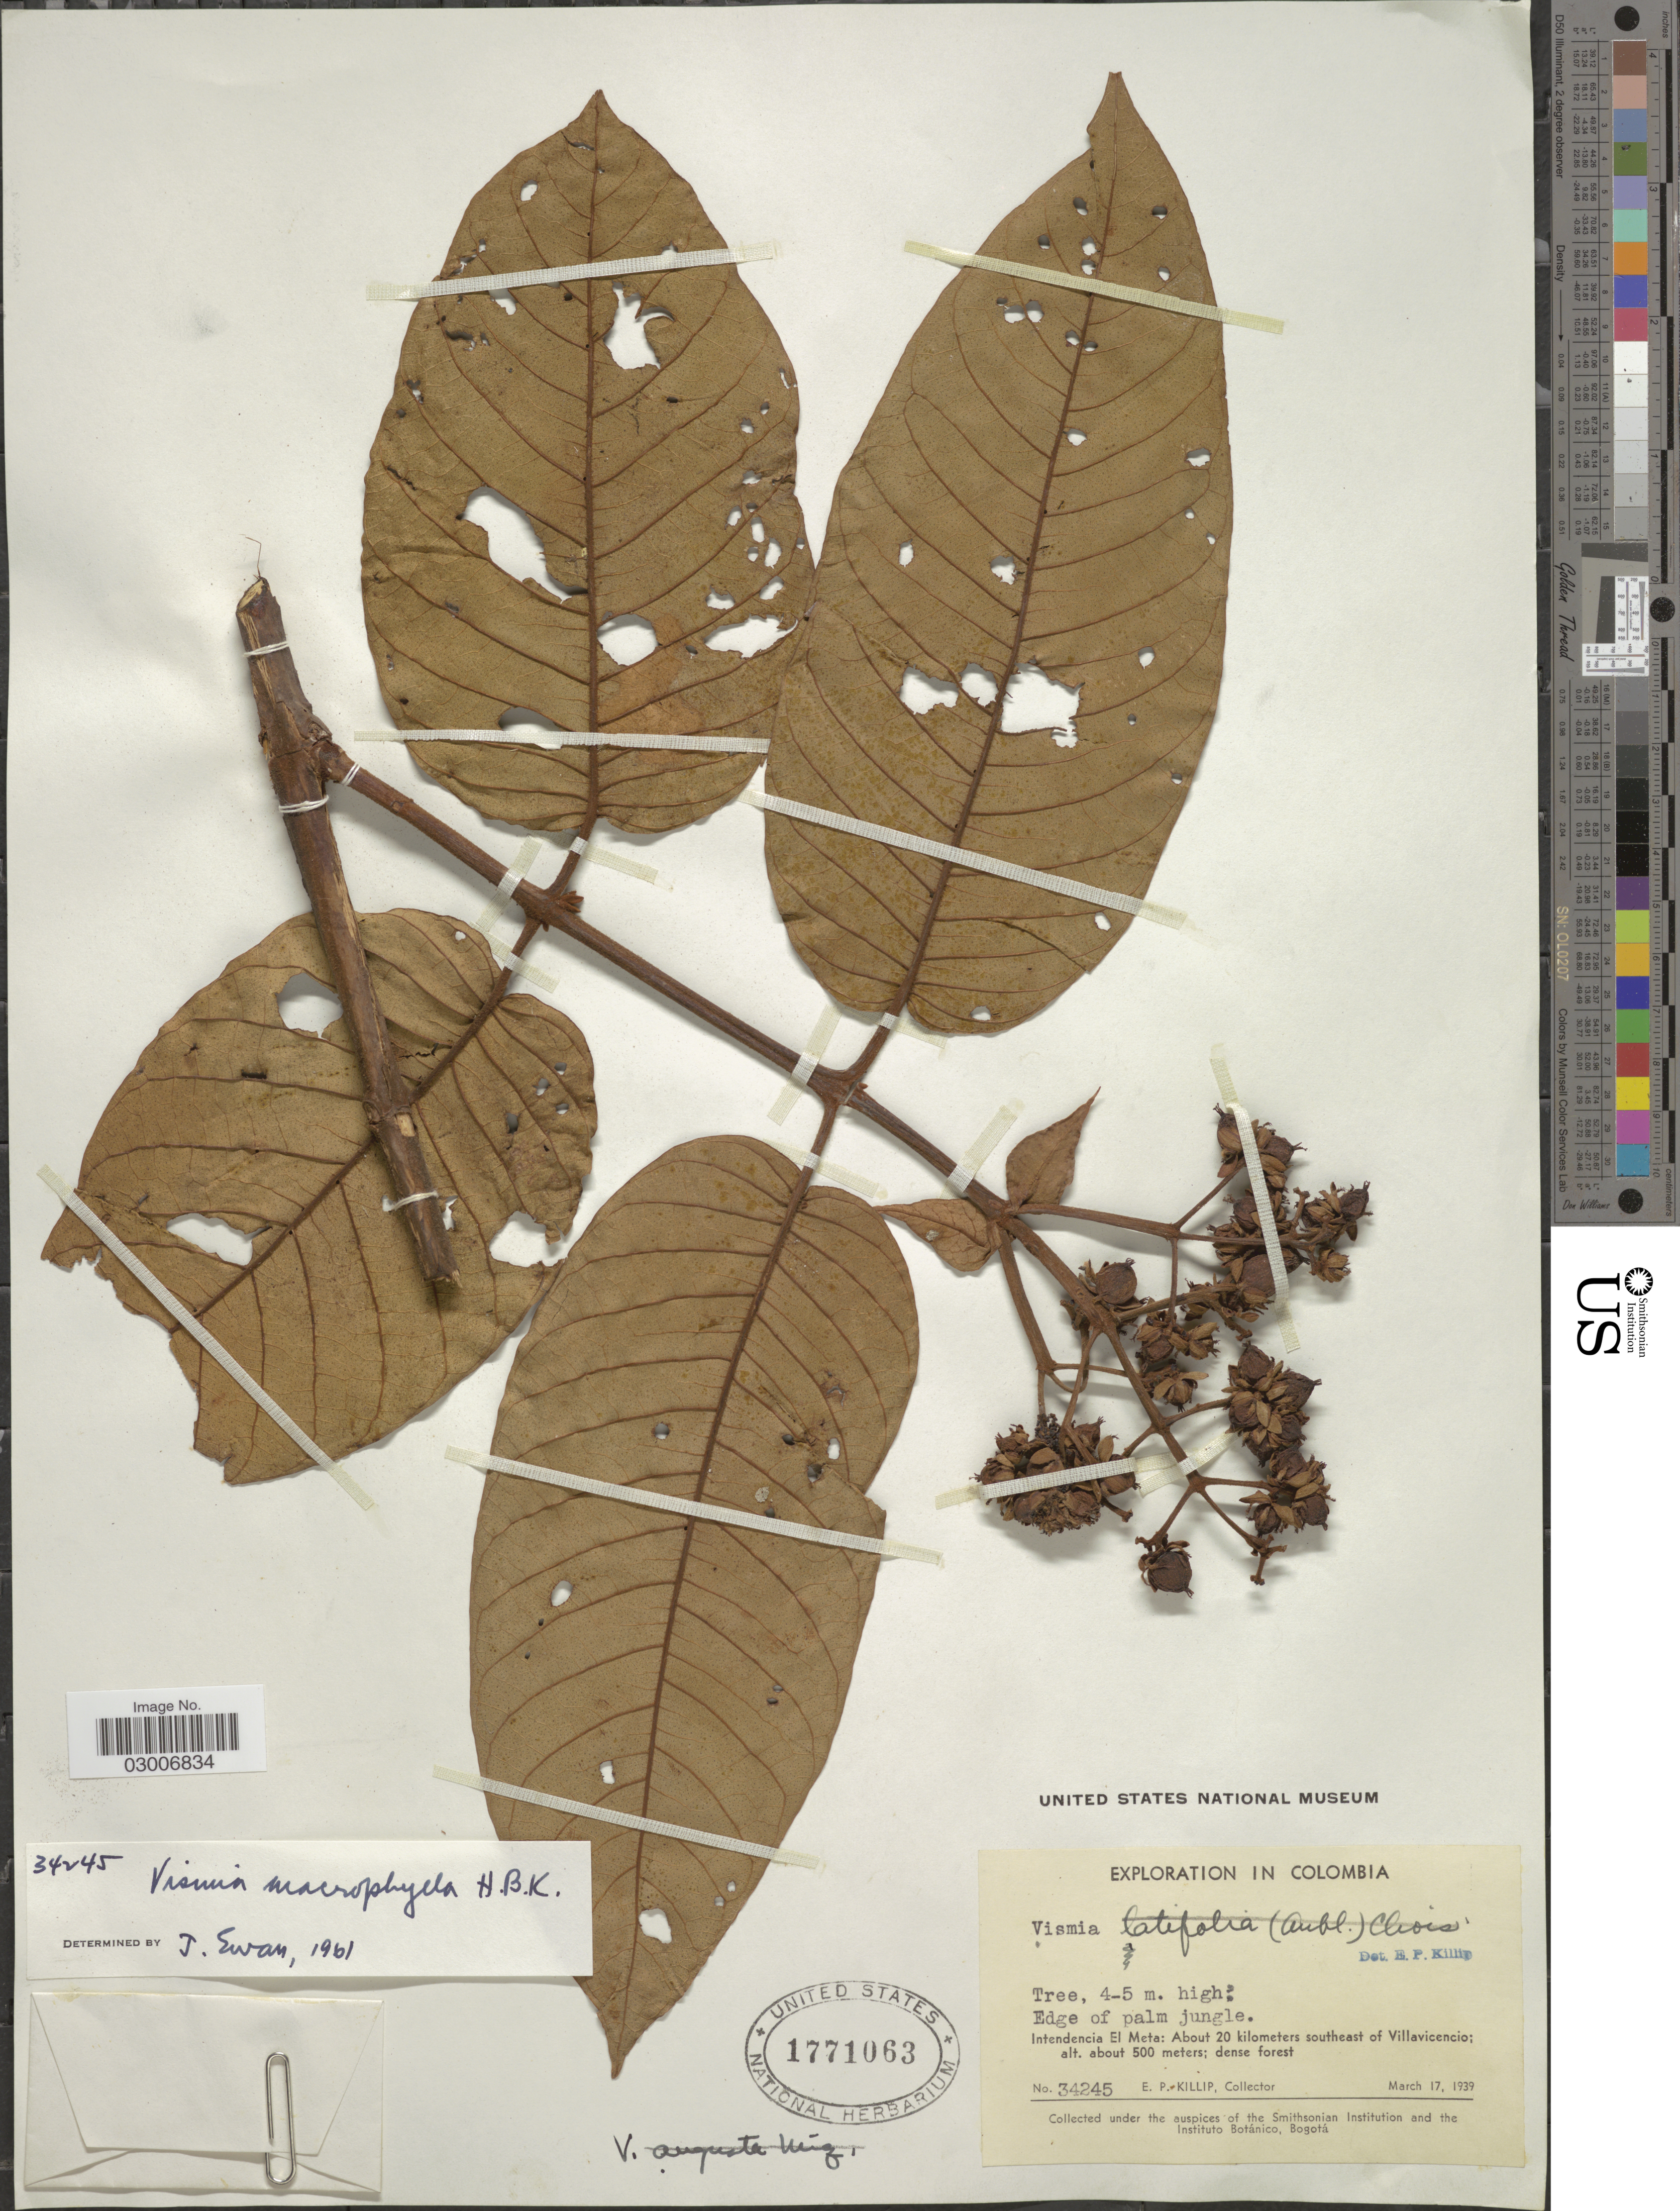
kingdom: Plantae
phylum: Tracheophyta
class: Magnoliopsida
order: Malpighiales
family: Hypericaceae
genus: Vismia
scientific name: Vismia macrophylla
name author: Kunth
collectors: E. P. Killip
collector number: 34245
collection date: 1939-03-17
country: Colombia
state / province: Meta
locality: Intendencia El Meta: About 20 kilometers southeast of Villavicencio.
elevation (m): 500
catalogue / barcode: US 1771063